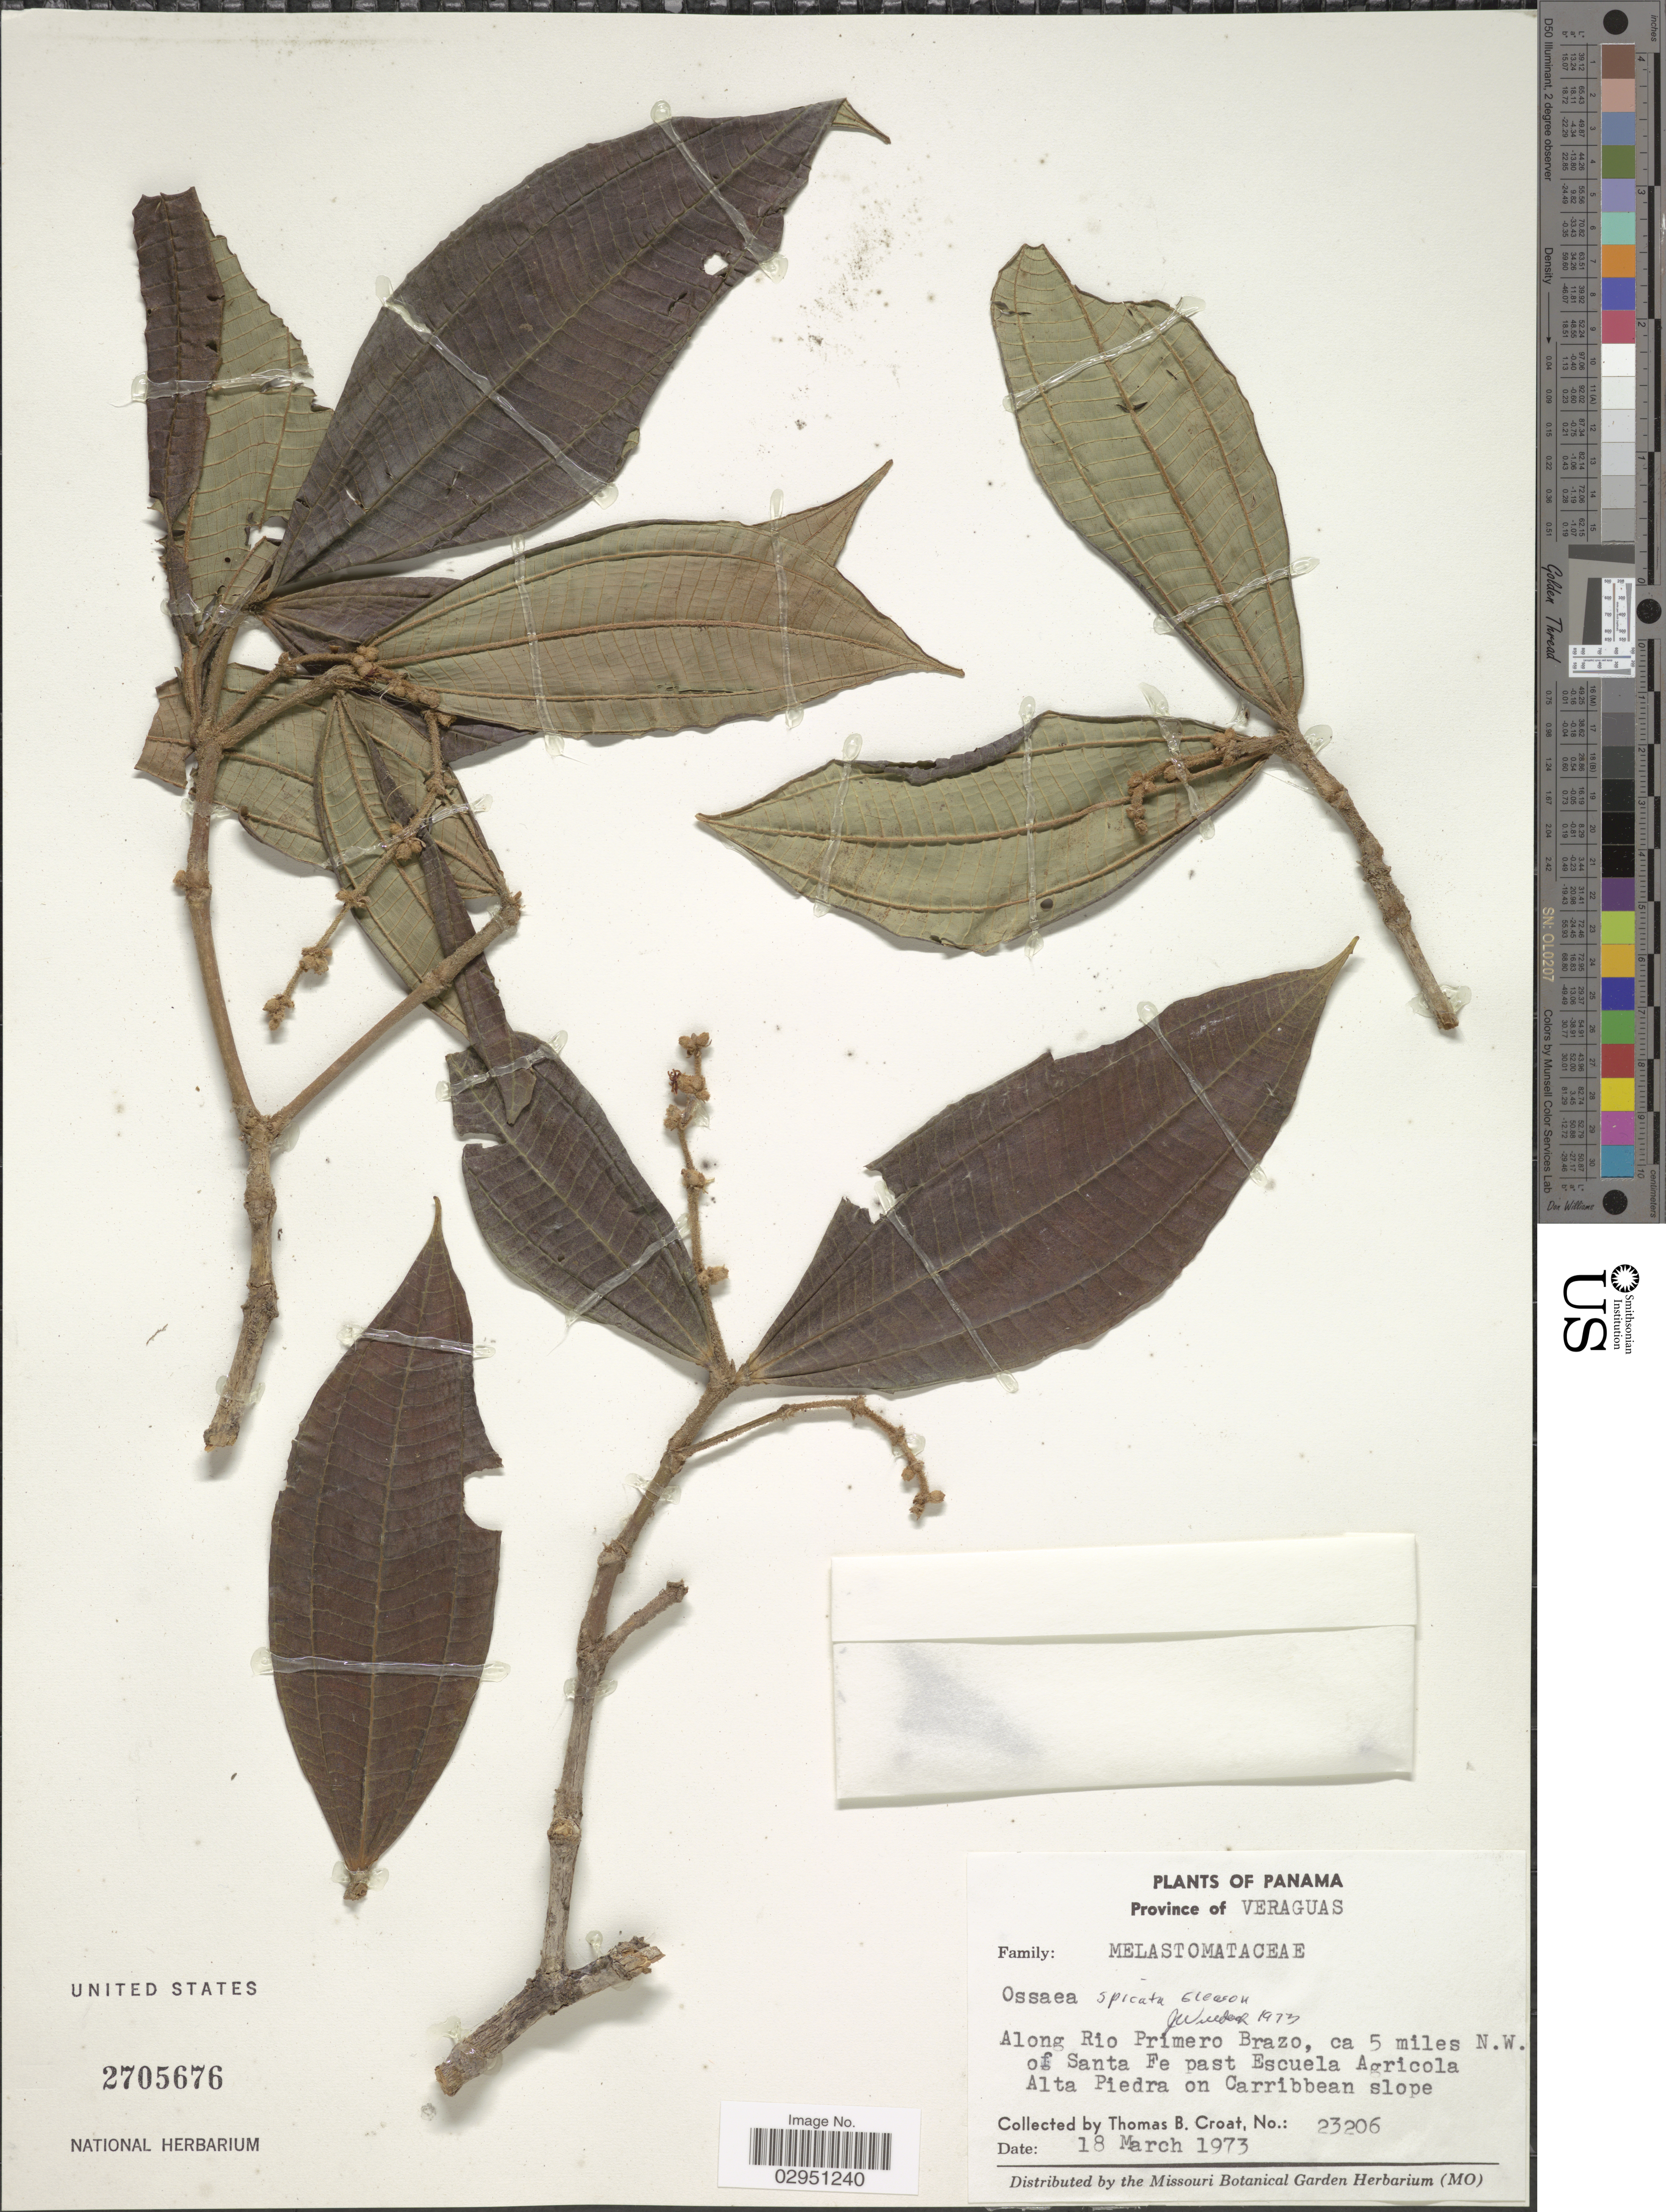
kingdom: Plantae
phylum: Tracheophyta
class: Magnoliopsida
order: Myrtales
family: Melastomataceae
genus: Ossaea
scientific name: Ossaea spicata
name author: Gleason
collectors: T. B. Croat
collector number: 23206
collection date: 1973-03-18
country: Panama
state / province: Veraguas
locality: Along Rio Primero Brazo, ca 5 miles N.W. of Santa Fe past Escuala Agricola Alta Piedra on Caribbean slope.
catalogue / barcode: US 2705676